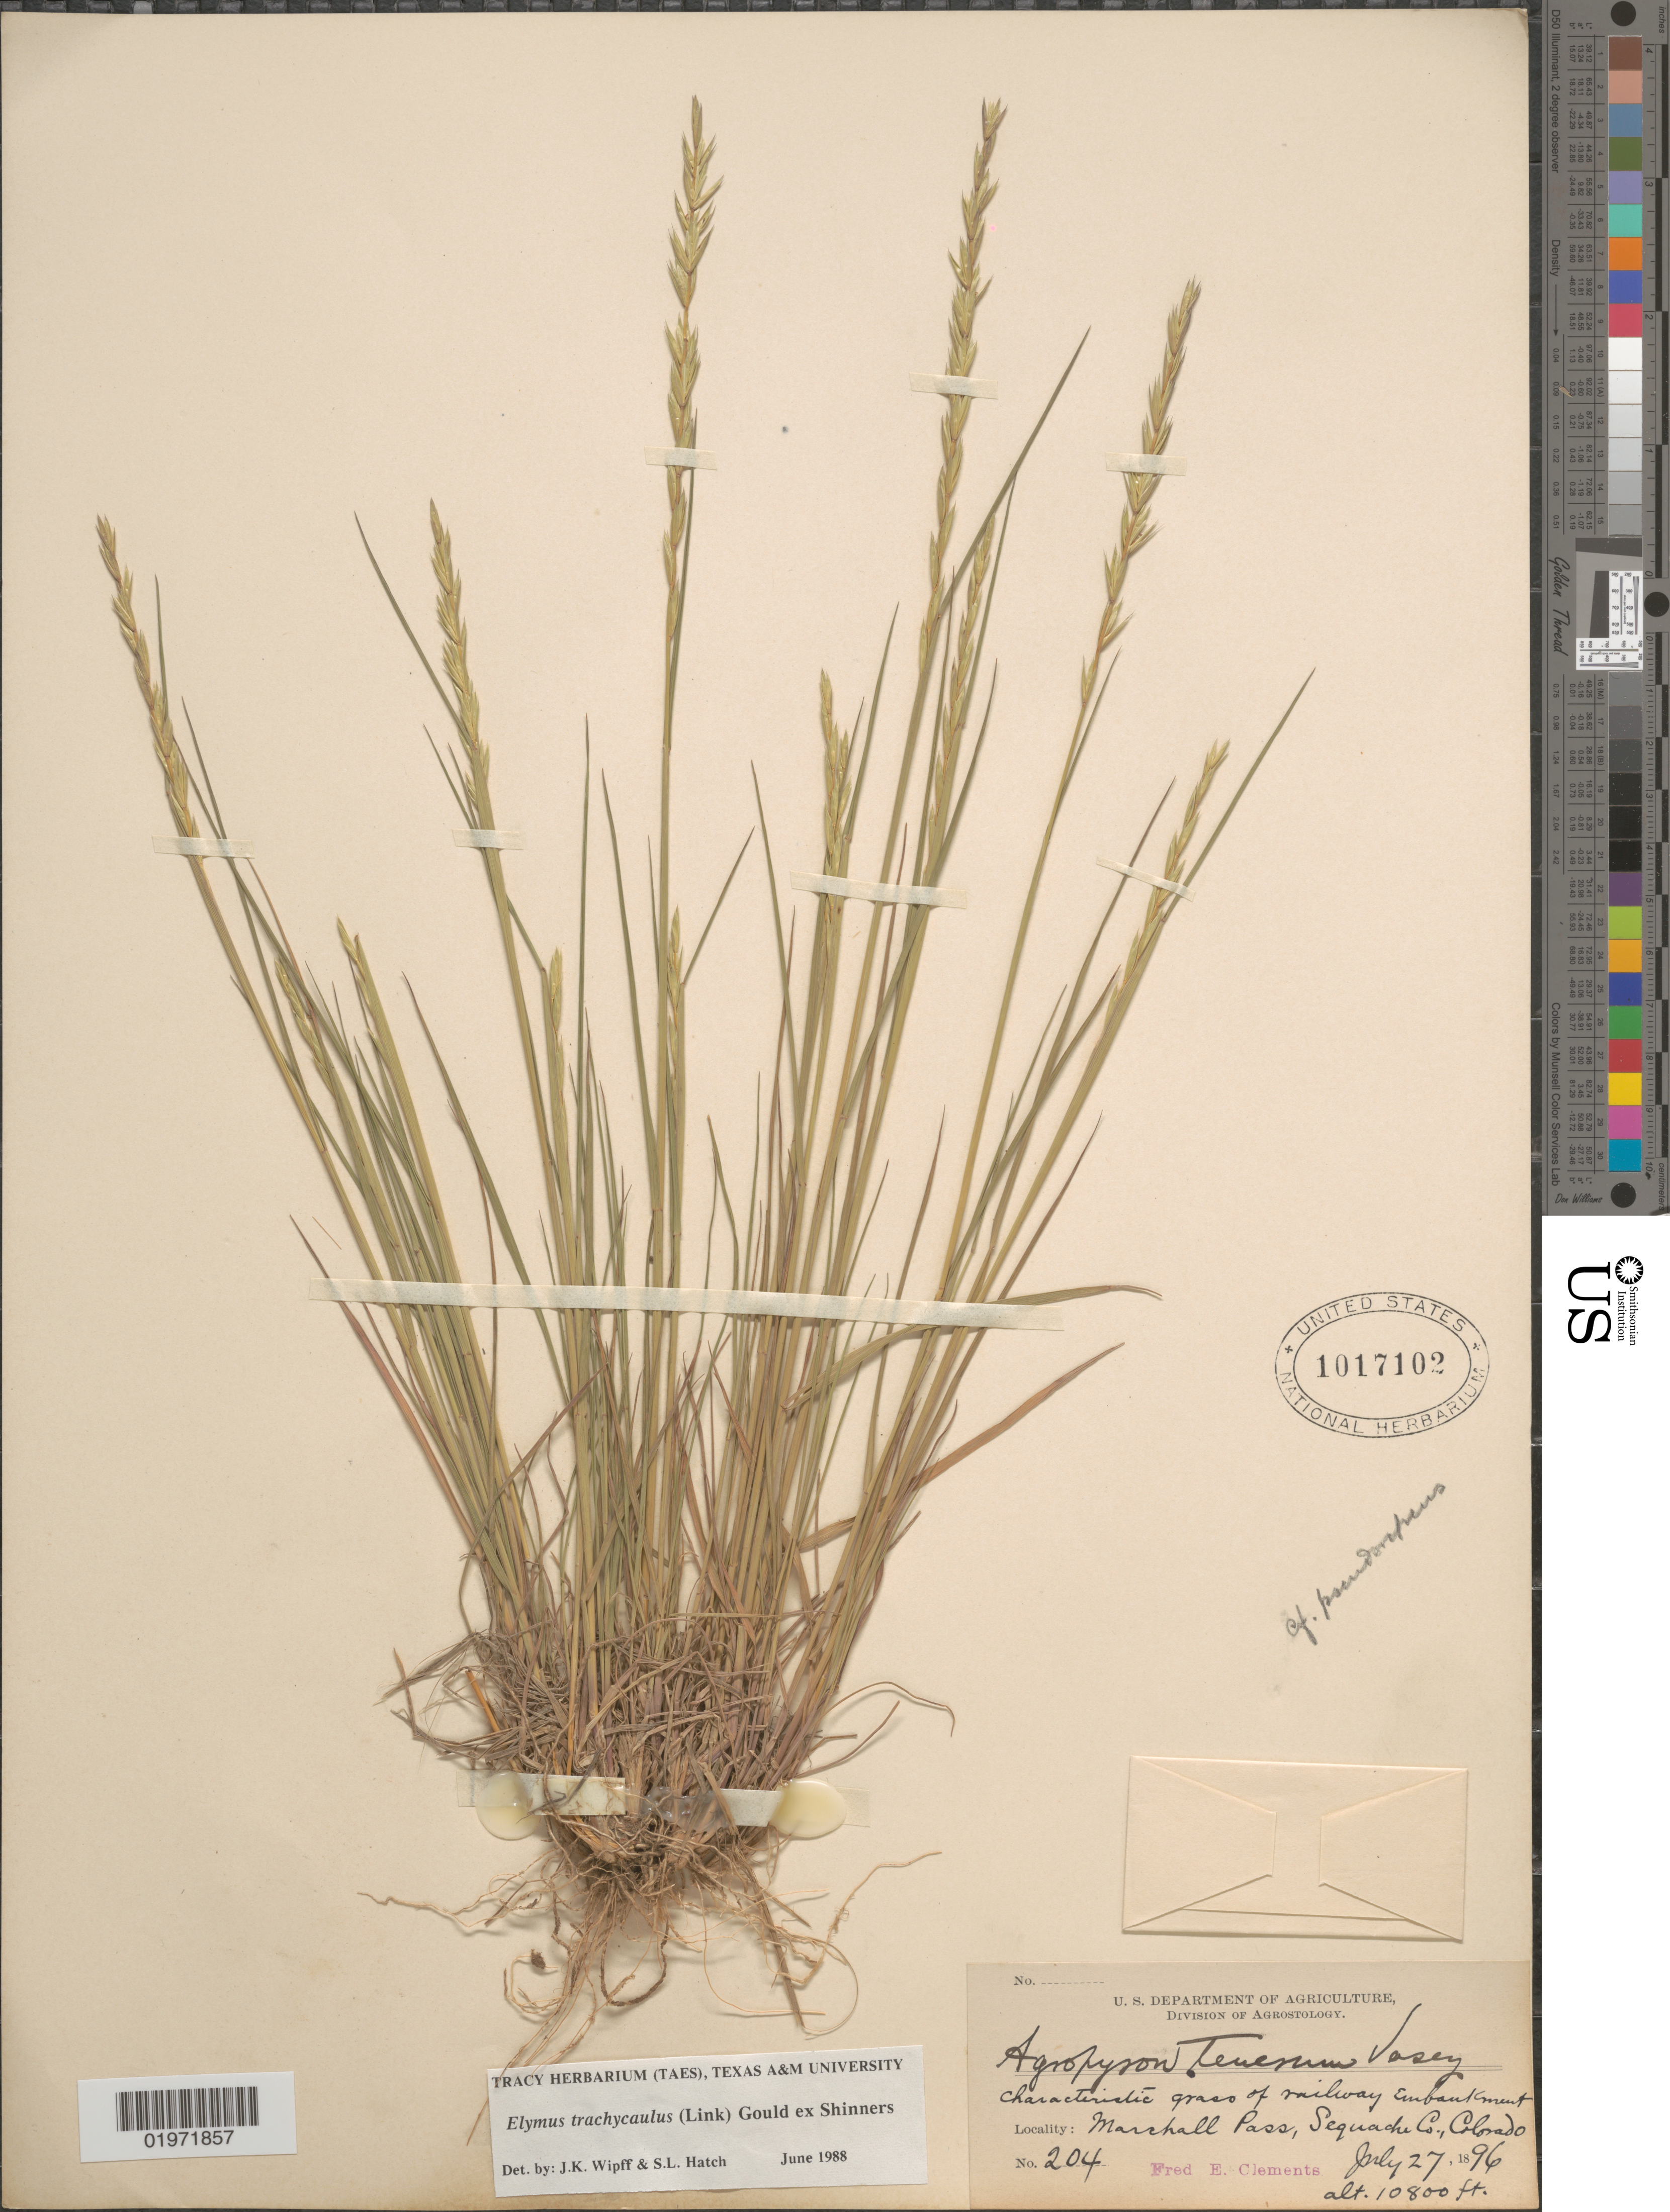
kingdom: Plantae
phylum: Tracheophyta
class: Liliopsida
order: Poales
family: Poaceae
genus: Elymus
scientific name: Elymus trachycaulus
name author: (Link) Gould ex Shinners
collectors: F. E. Clements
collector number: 204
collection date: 1896-07-27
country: United States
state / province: Colorado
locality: Characteristic grass of railroad Embankment. Marshall Pass, Sequache Co.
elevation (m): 3292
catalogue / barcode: US 1017102